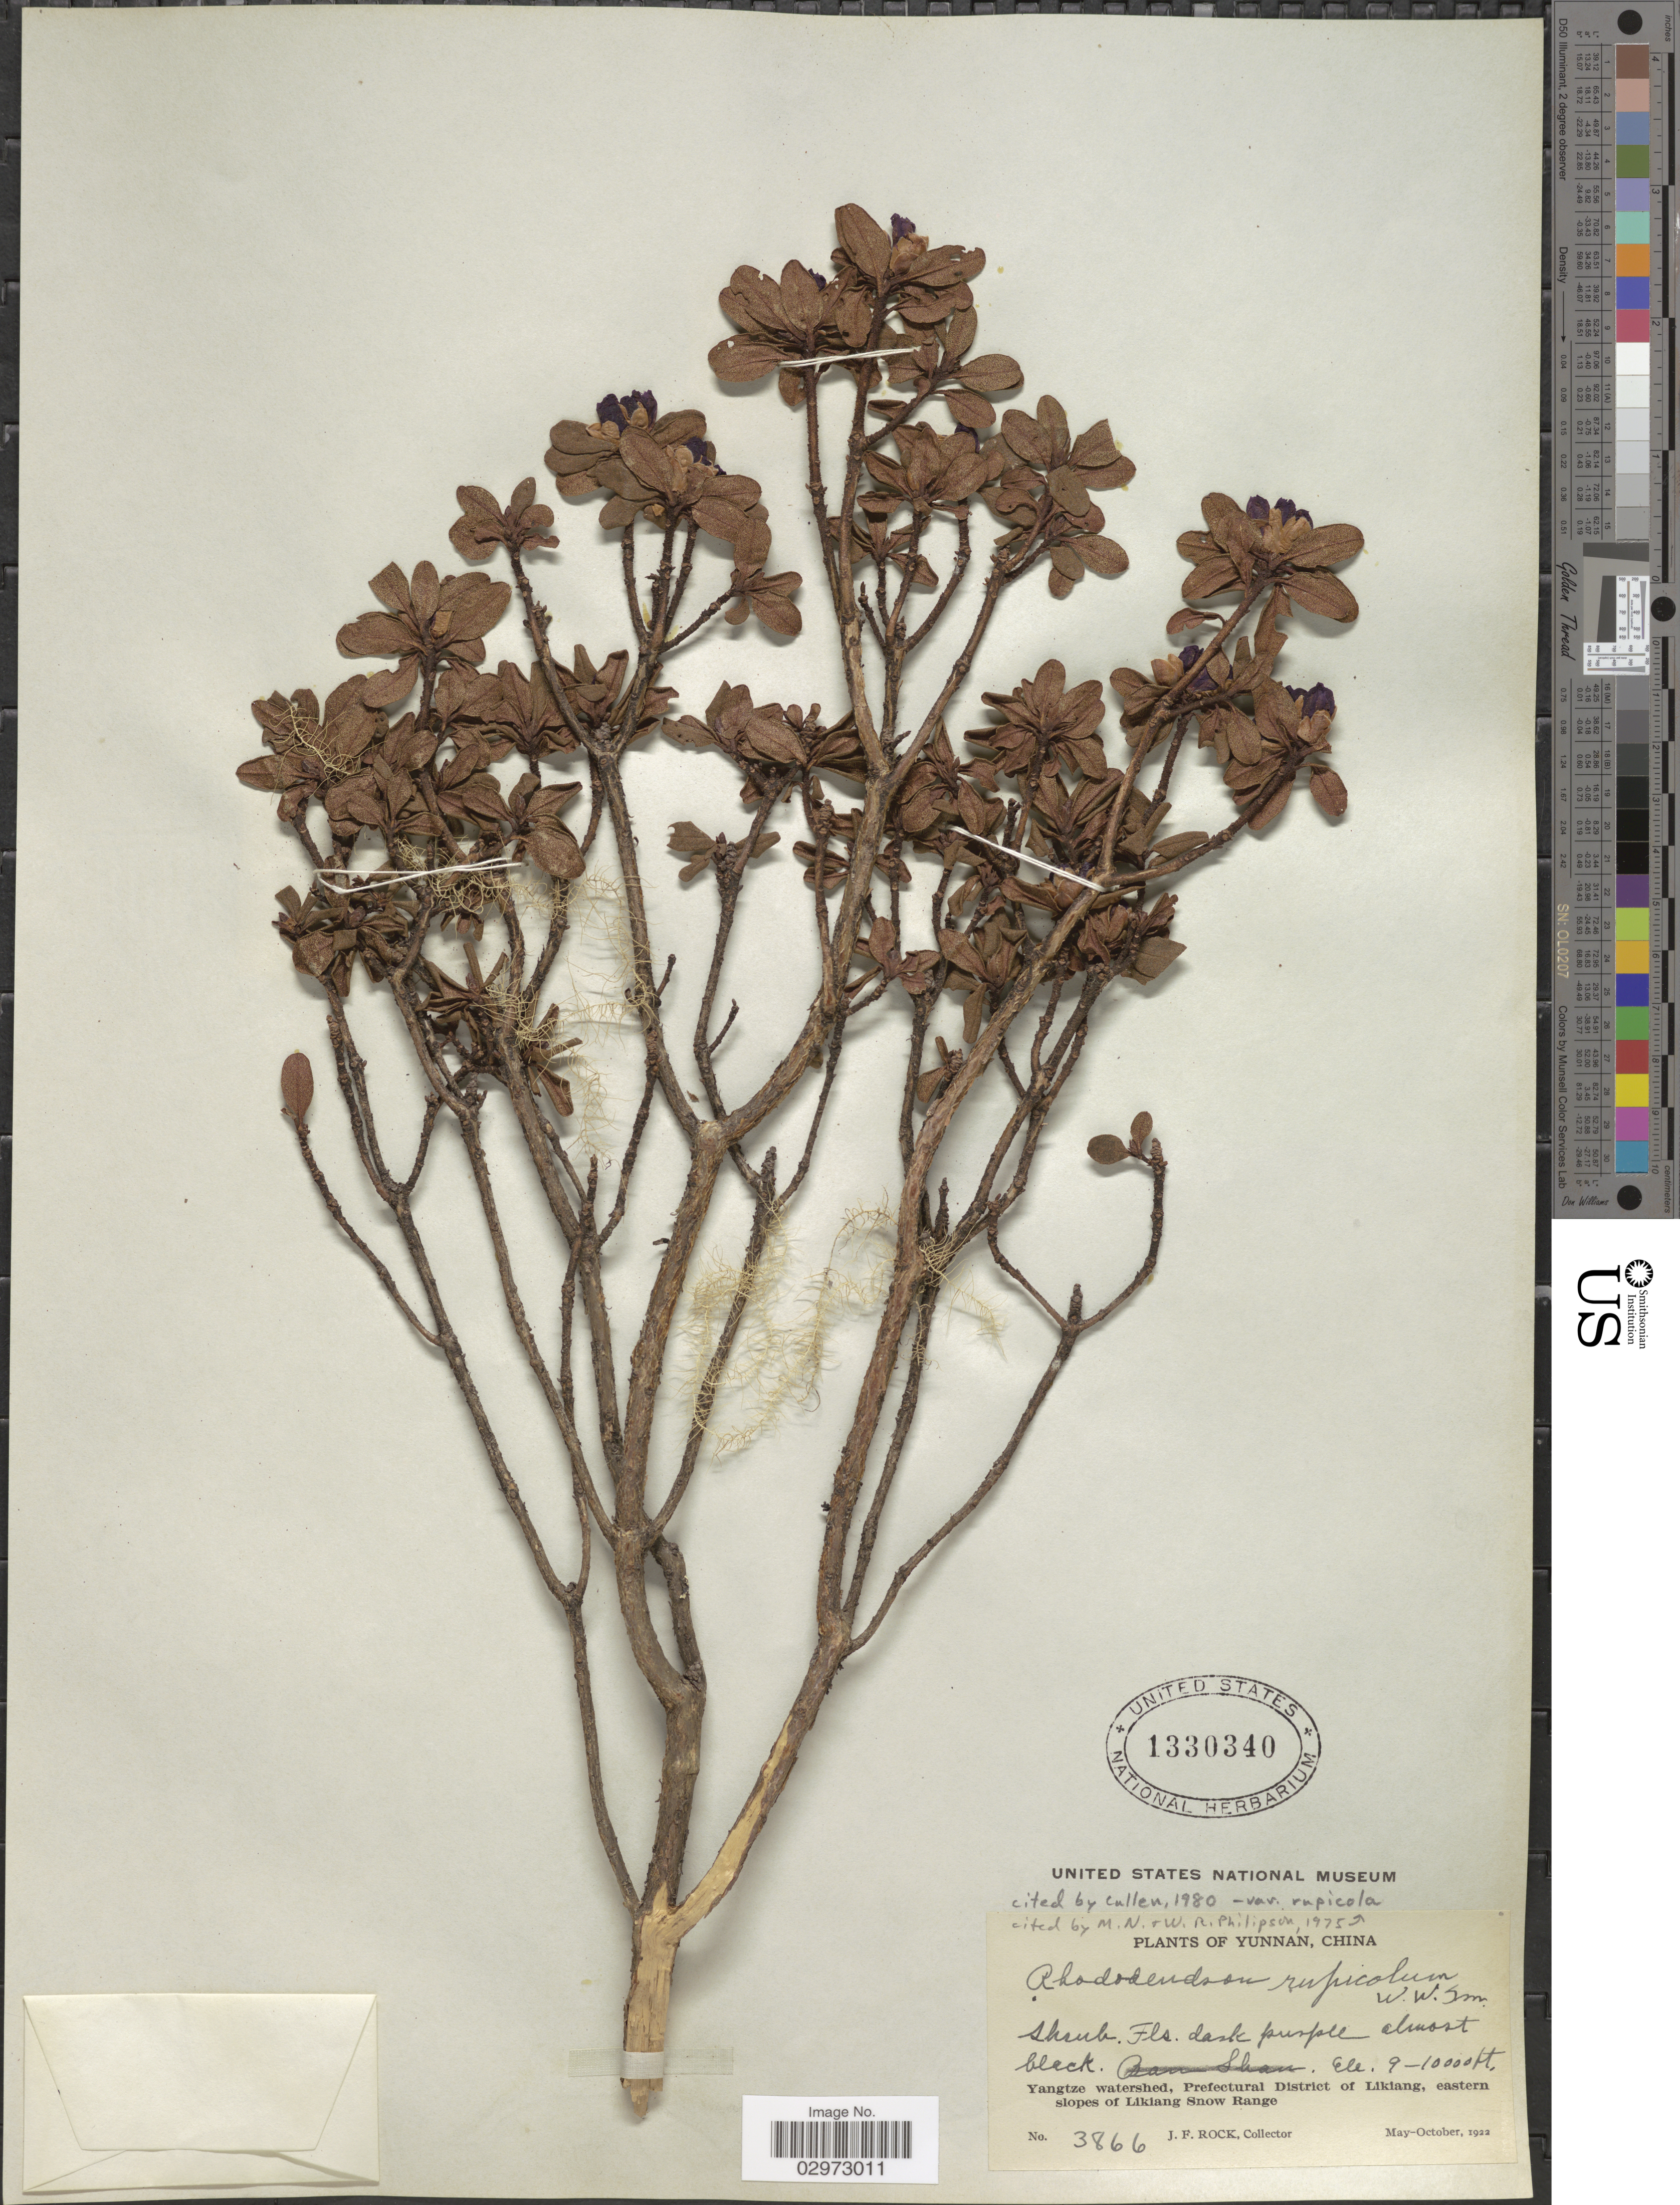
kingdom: Plantae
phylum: Tracheophyta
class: Magnoliopsida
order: Ericales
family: Ericaceae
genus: Rhododendron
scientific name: Rhododendron rupicola var. rupicola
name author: W.W. Sm.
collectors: J. Rock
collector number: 3866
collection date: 1922-05/1922-10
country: China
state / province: Yunnan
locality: Yangtze watershed, Prefectural District of Likiang, eastern slopes of Likiang Snow Range.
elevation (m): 2743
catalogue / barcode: US 1330340